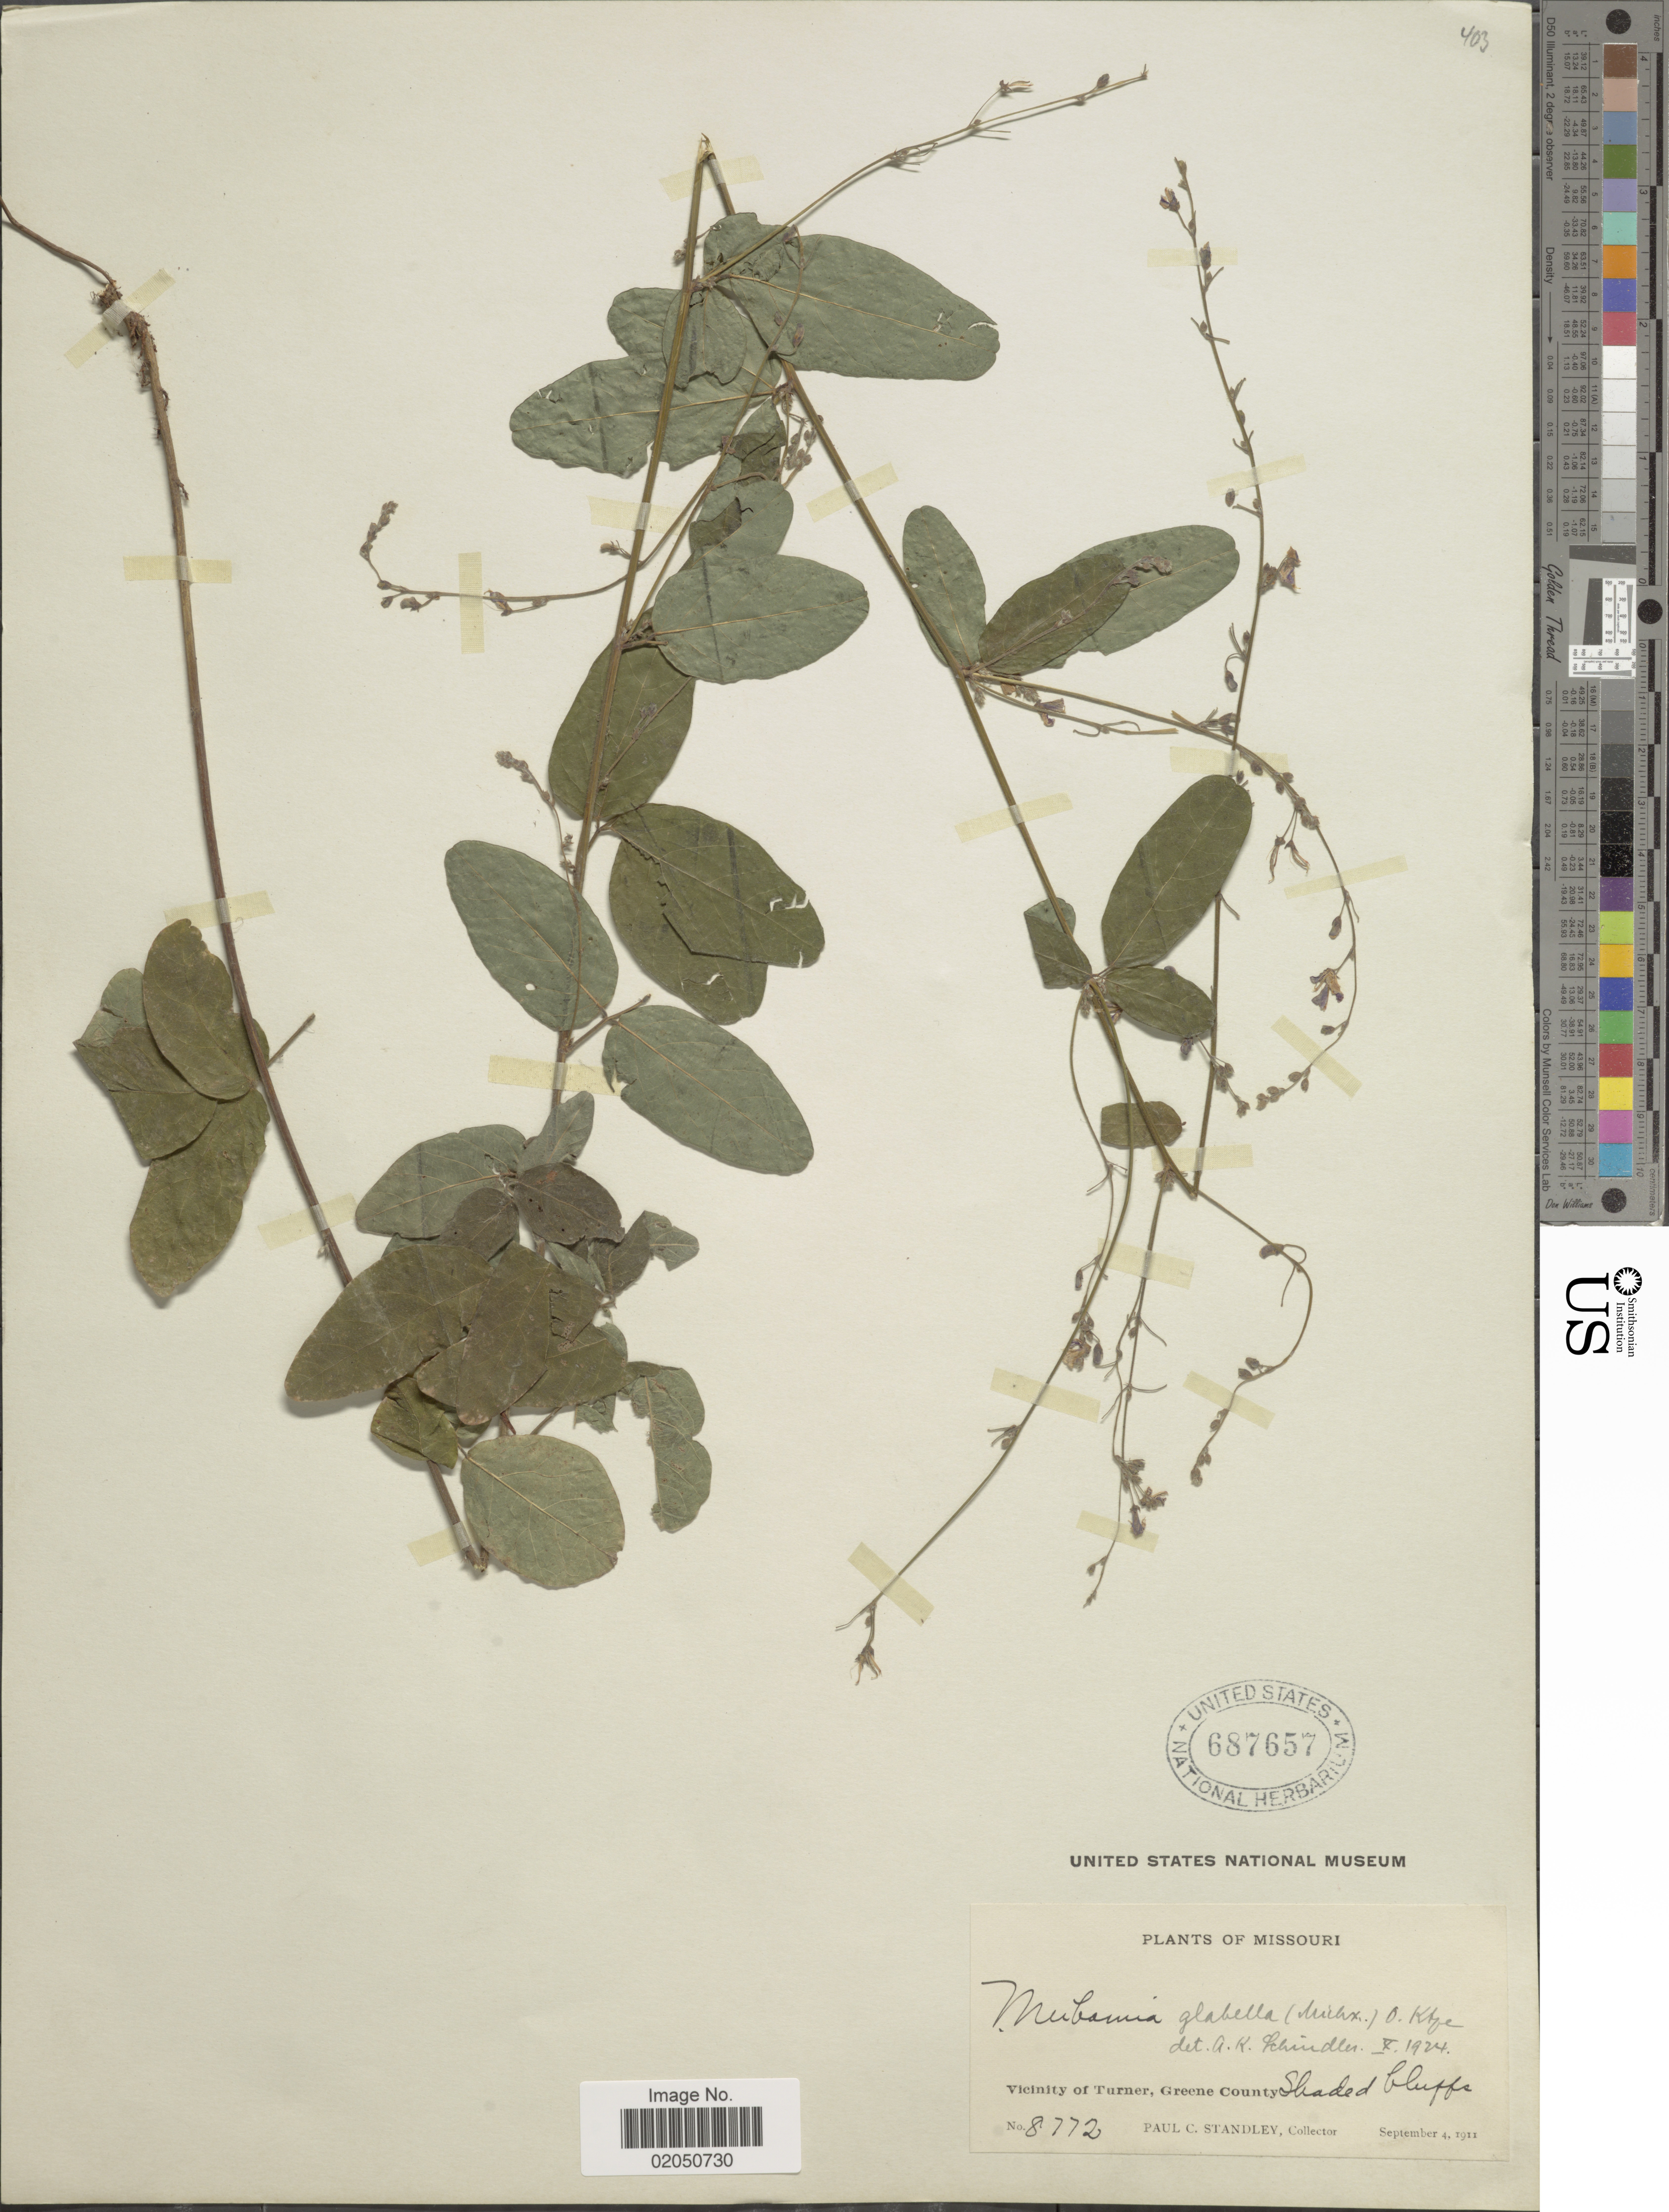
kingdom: Plantae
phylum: Tracheophyta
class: Magnoliopsida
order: Fabales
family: Fabaceae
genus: Desmodium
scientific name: Desmodium glabellum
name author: (Michx.) DC.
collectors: P. C. Standley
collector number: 8772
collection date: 1911-09-04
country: United States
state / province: Missouri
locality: Vicinity of Turner, Greene County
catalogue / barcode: US 687657